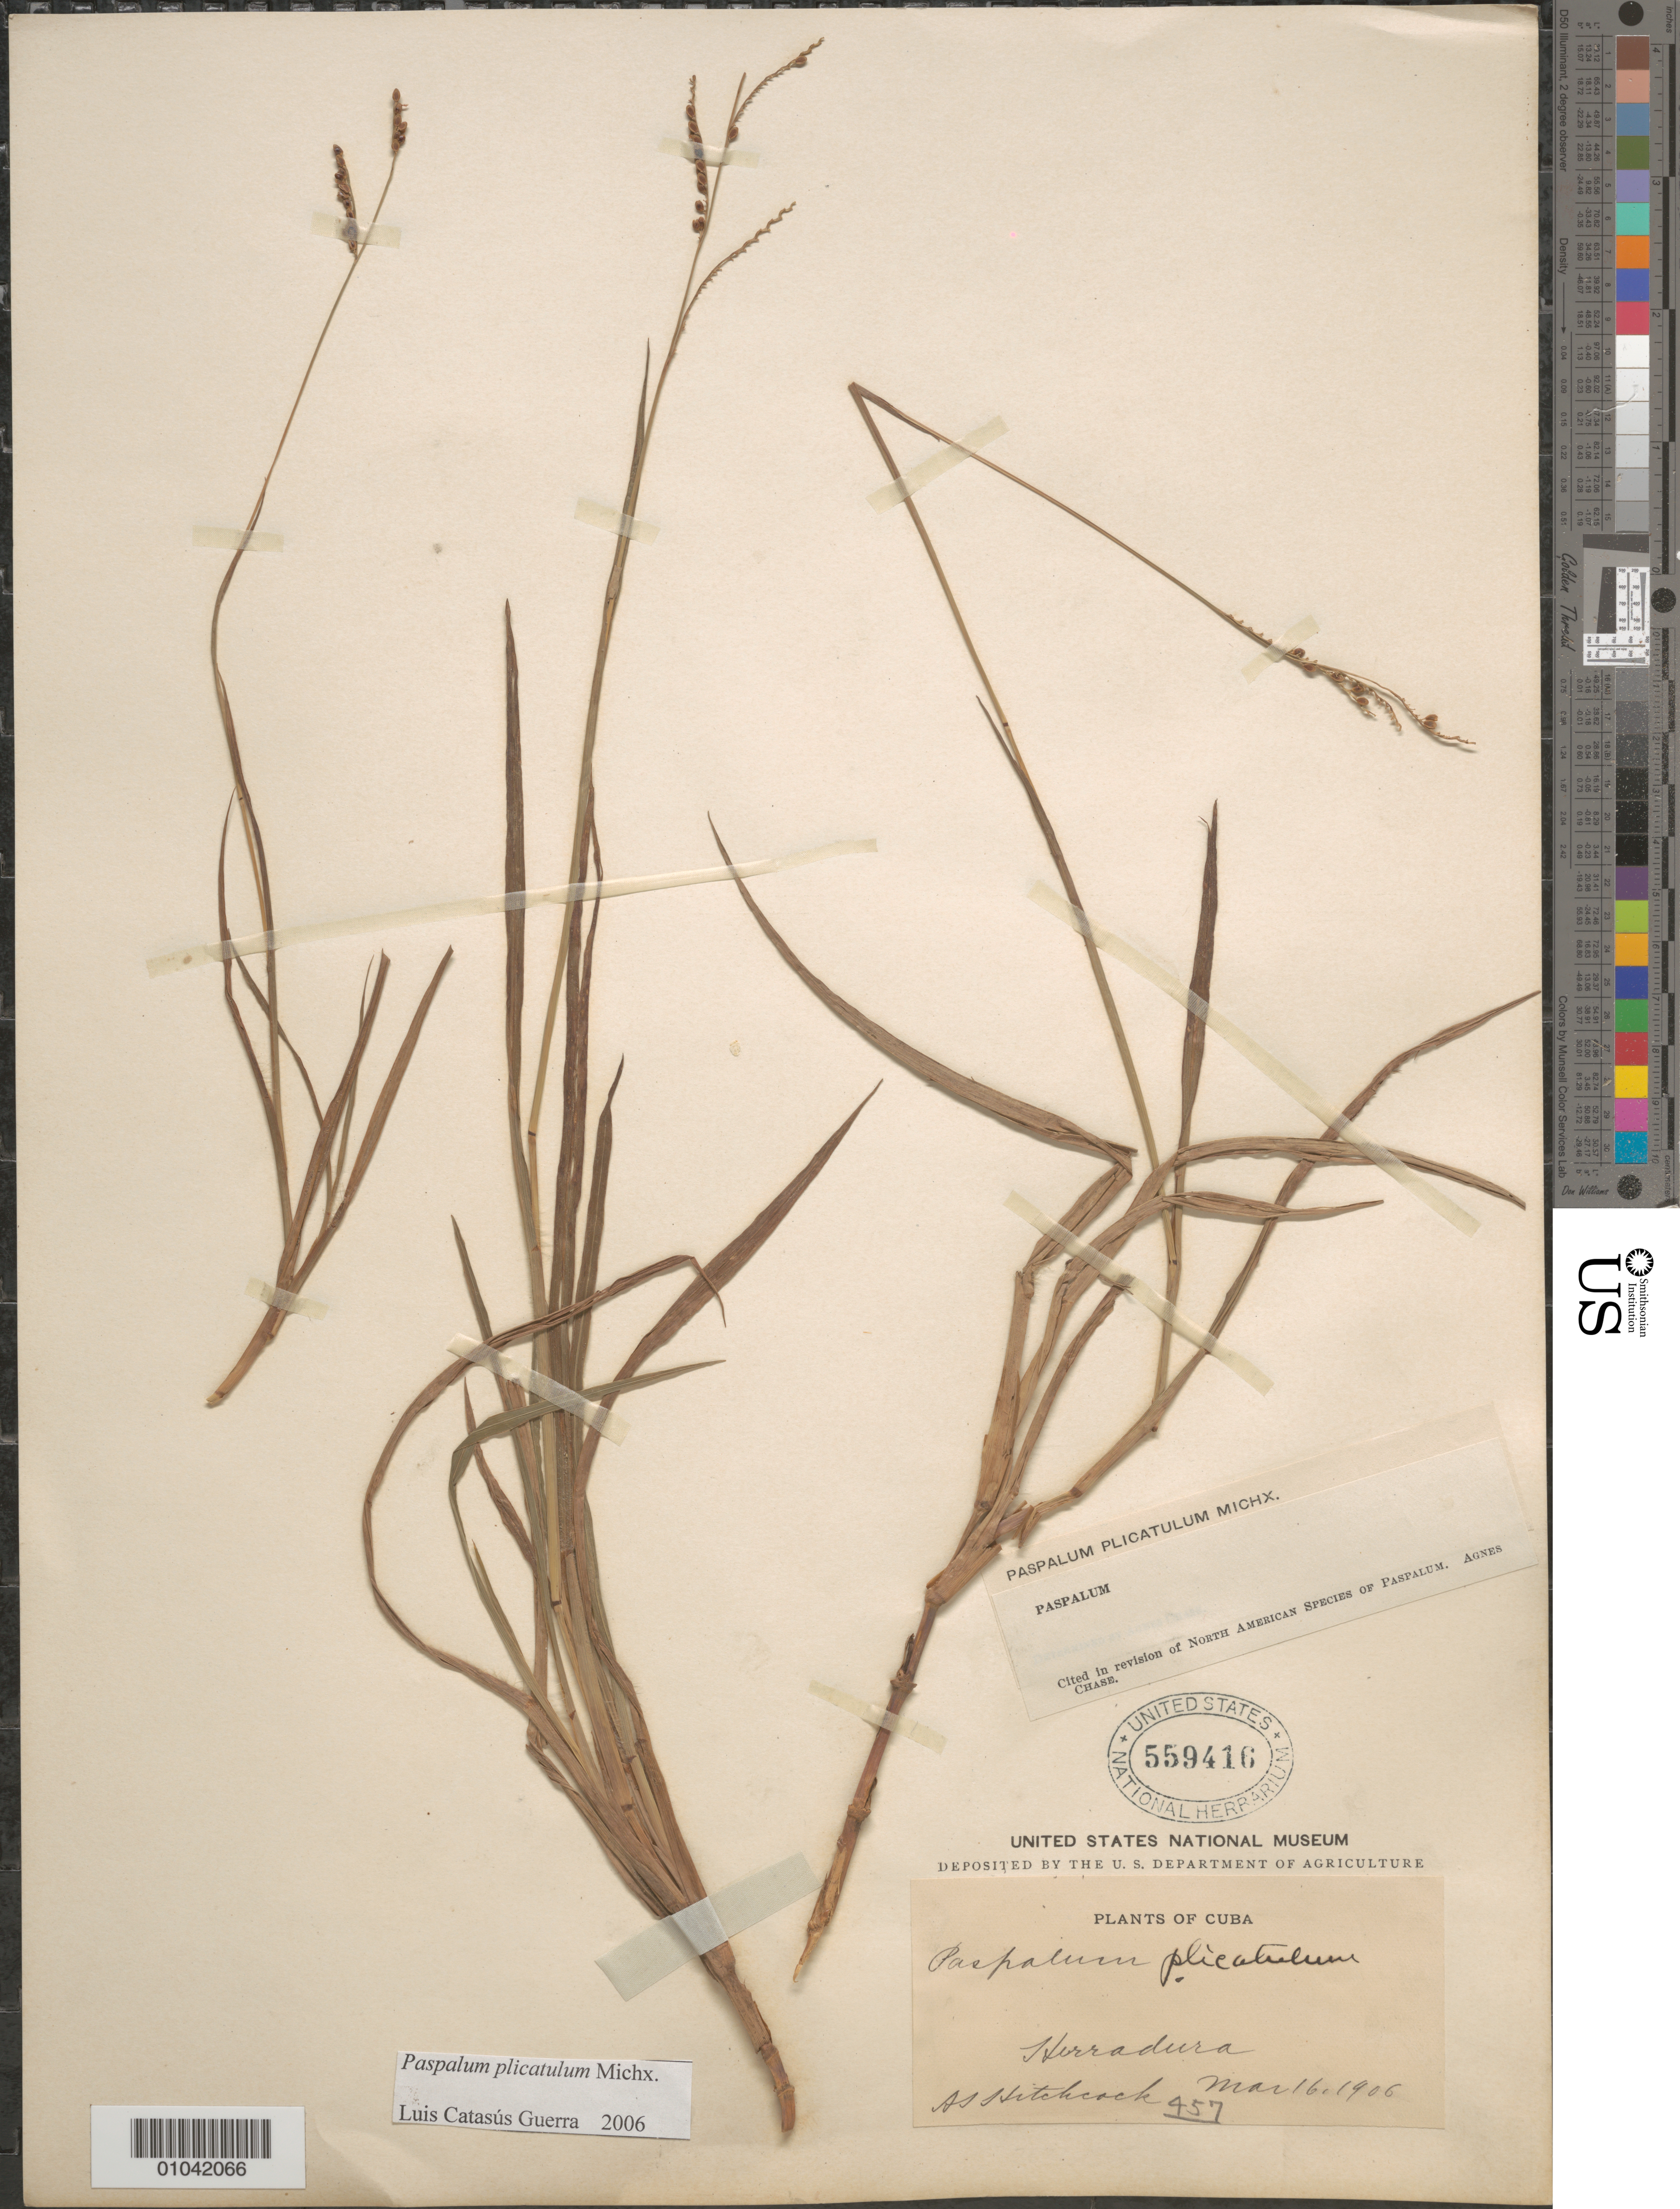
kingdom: Plantae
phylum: Tracheophyta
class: Liliopsida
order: Poales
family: Poaceae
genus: Paspalum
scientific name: Paspalum plicatulum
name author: Michx.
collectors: A. S. Hitchcock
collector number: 457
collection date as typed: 16 Mar 1906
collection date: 1906-03-16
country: Cuba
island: Cuba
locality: Herradura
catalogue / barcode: US 559416